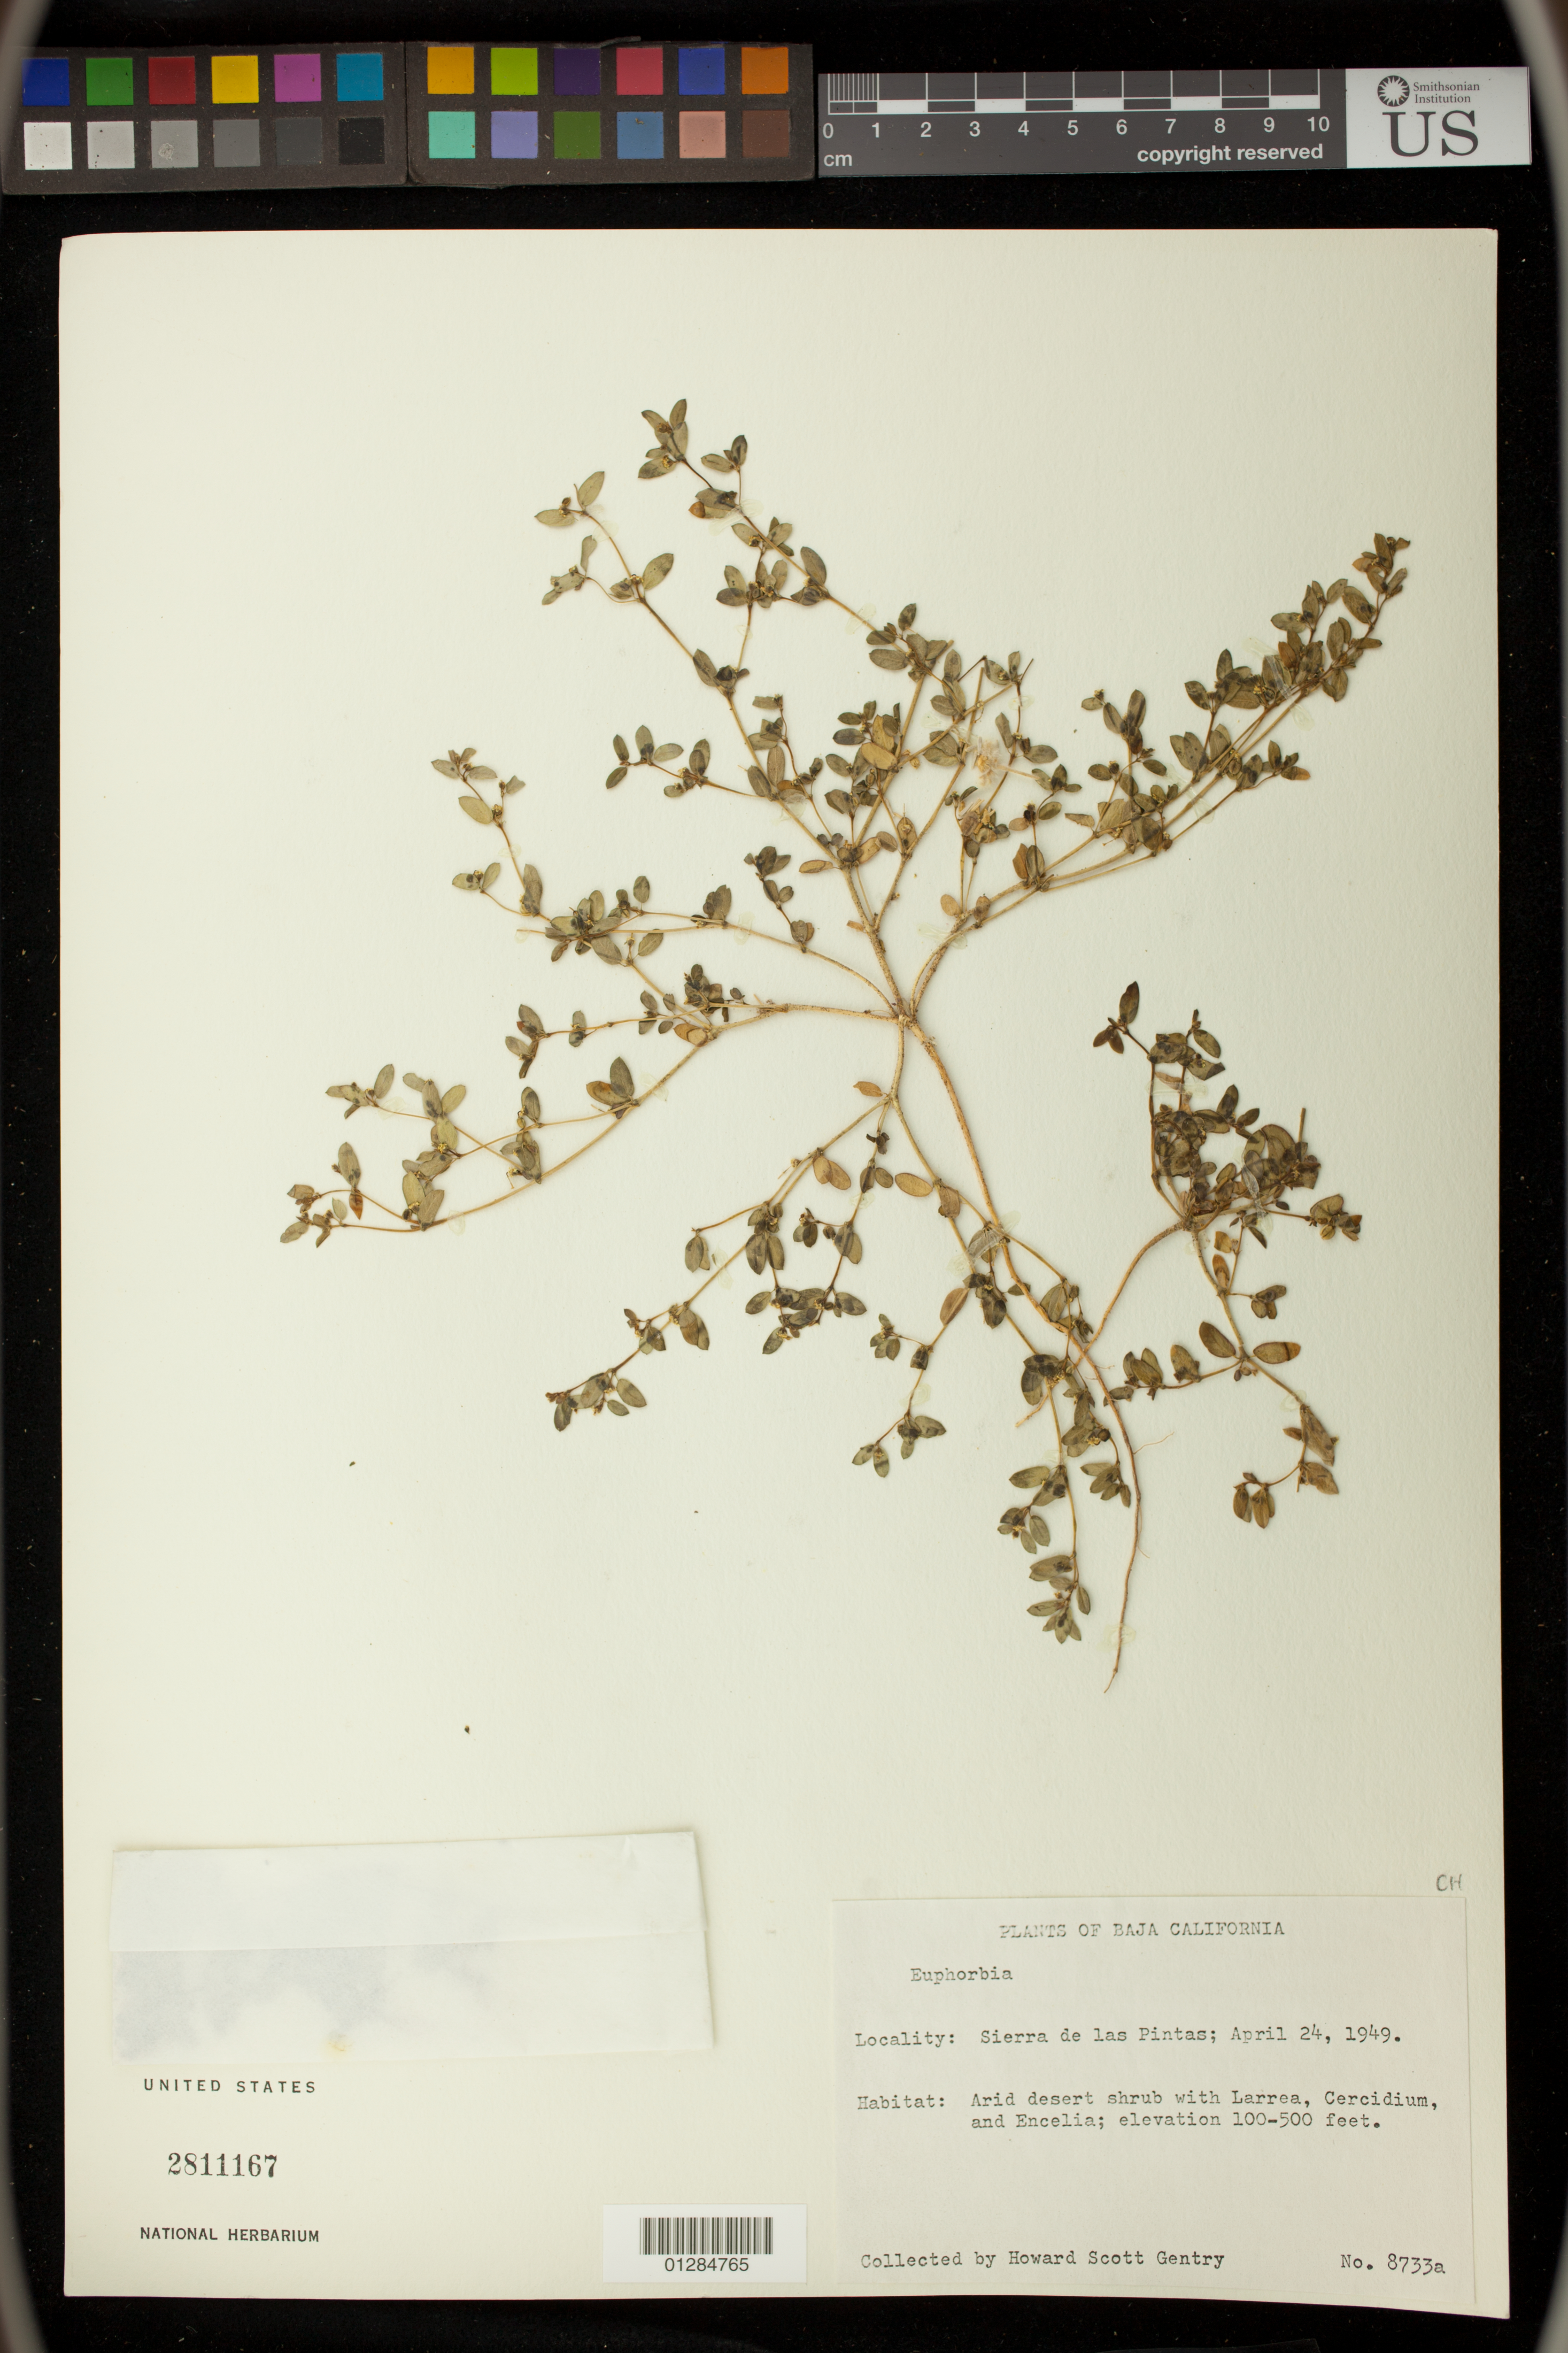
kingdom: Plantae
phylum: Tracheophyta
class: Magnoliopsida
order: Malpighiales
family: Euphorbiaceae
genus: Euphorbia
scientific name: Euphorbia sp.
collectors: H. S. Gentry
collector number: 8733a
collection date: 1949-04-24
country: Mexico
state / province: Baja California Norte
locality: Sierra de las Pintas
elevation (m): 30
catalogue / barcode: US 2811167